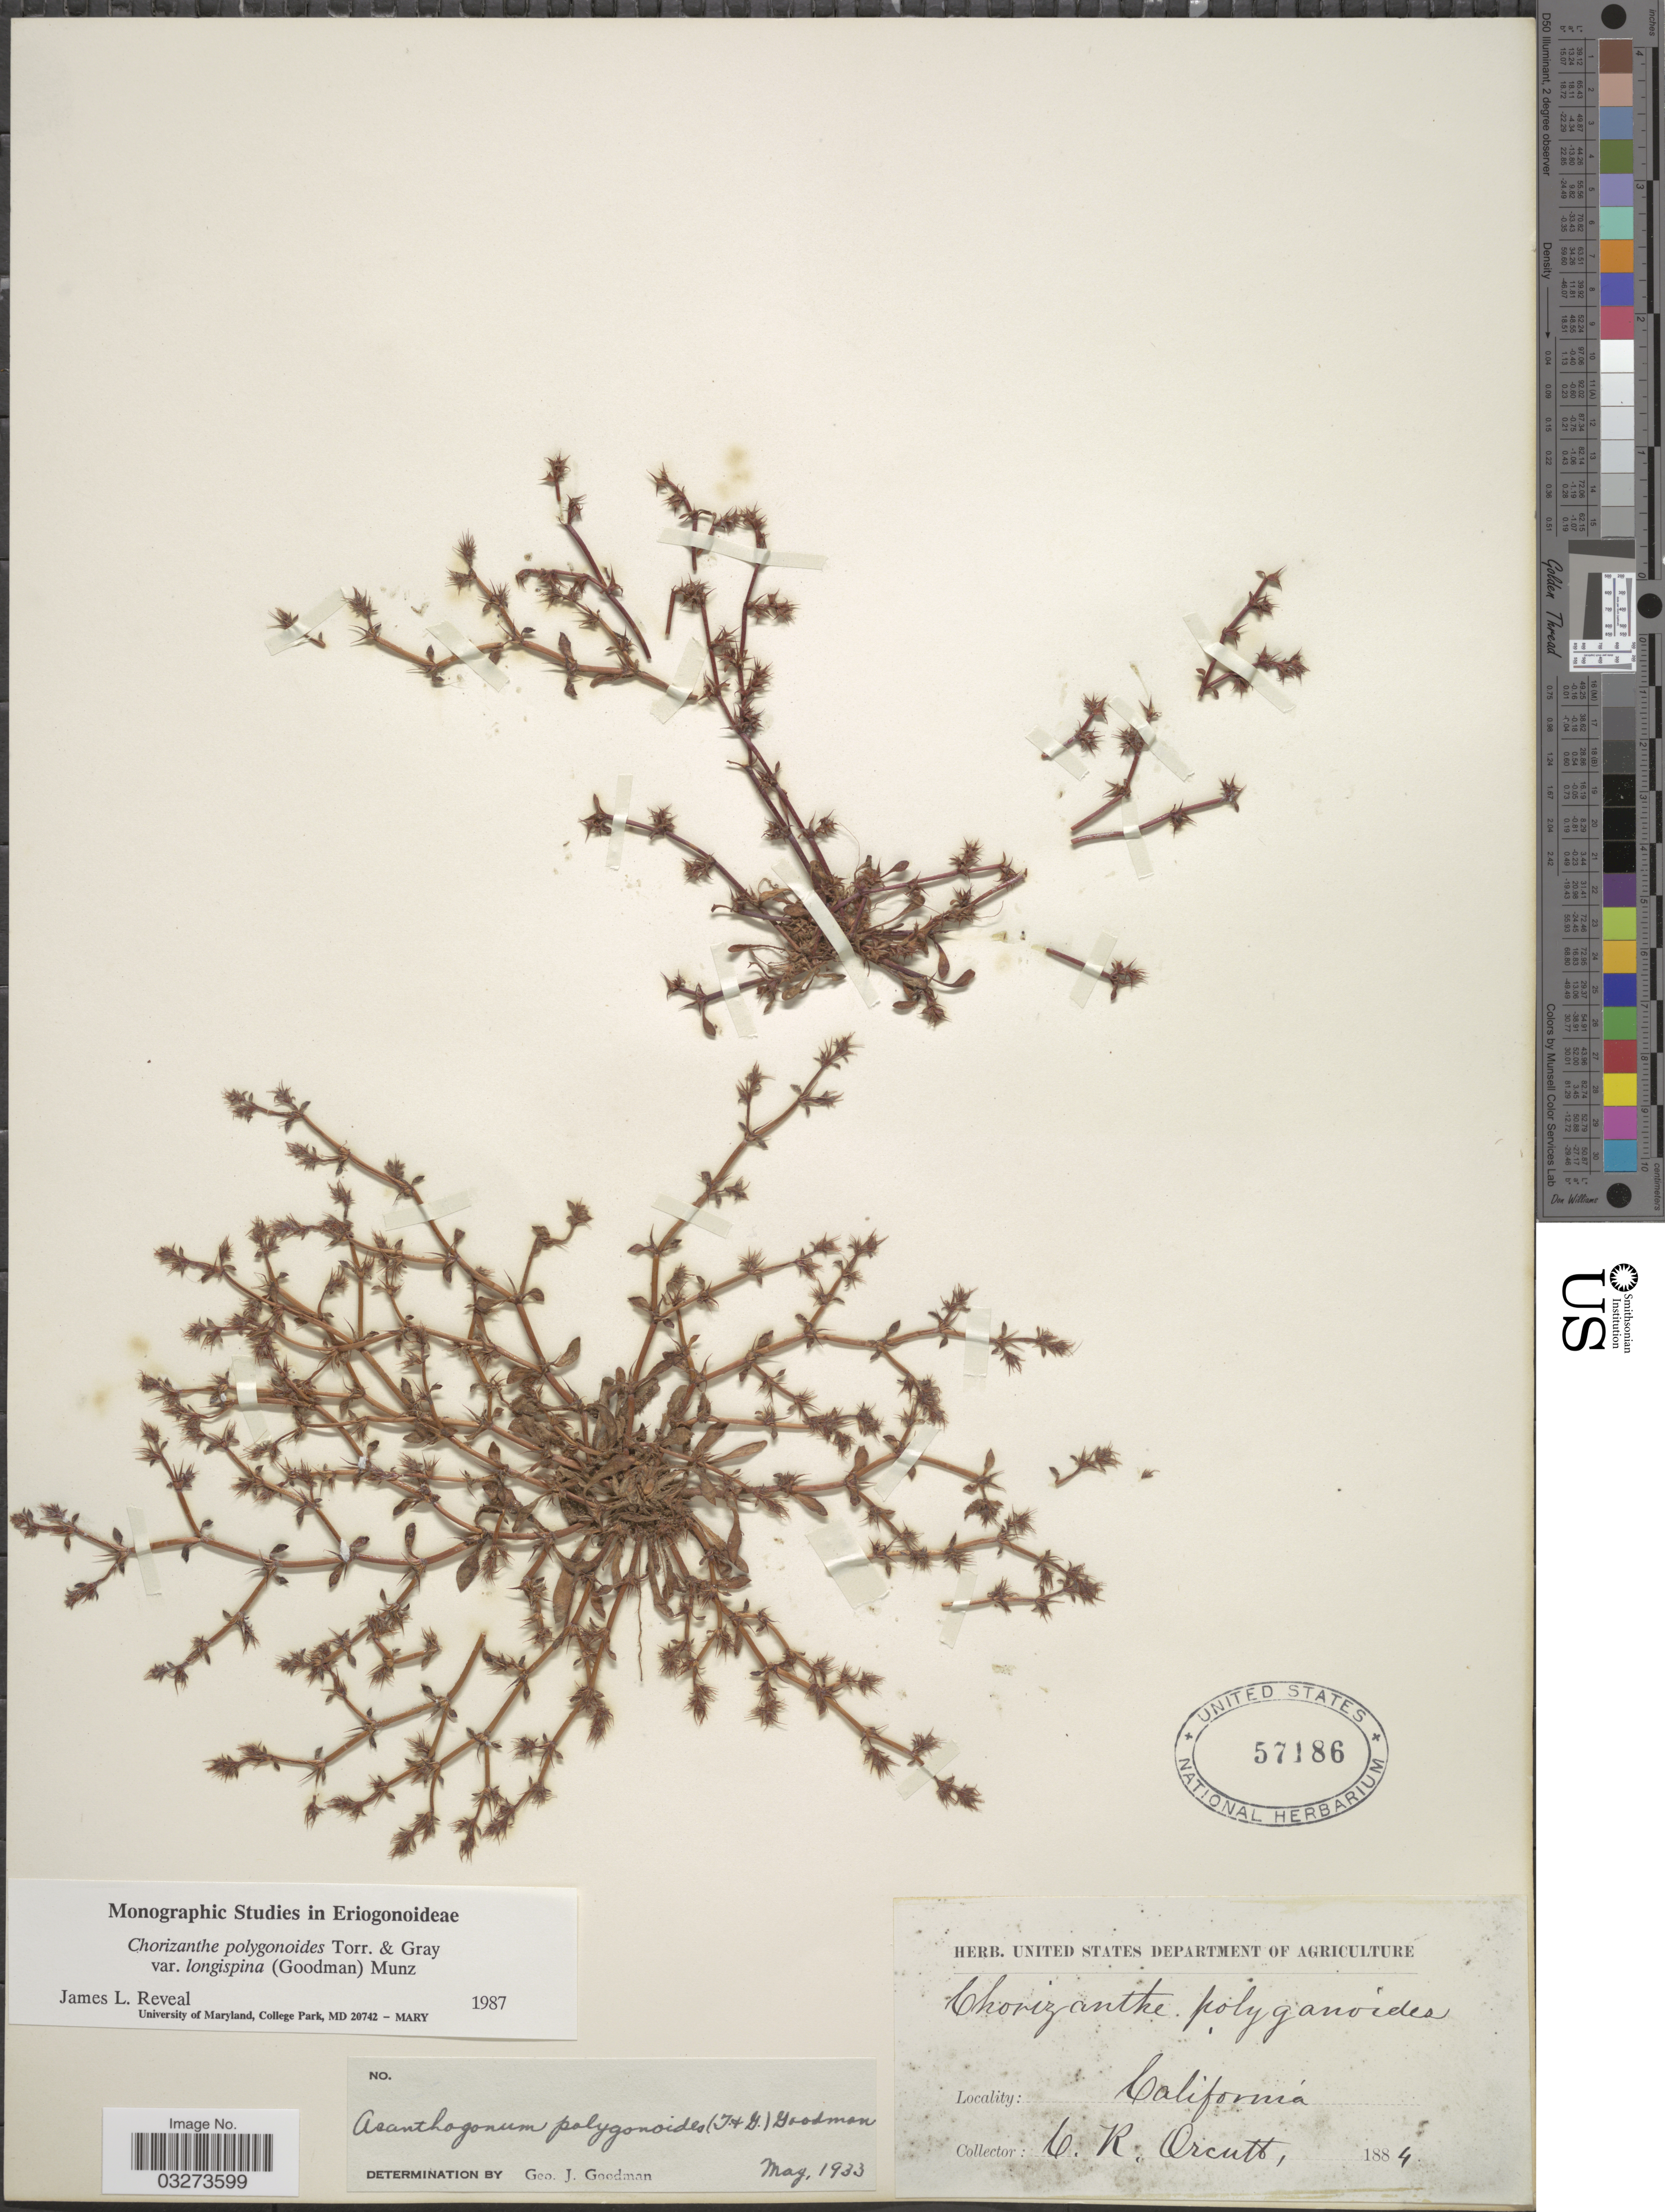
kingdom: Plantae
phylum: Tracheophyta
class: Magnoliopsida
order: Caryophyllales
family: Polygonaceae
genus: Chorizanthe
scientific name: Chorizanthe polygonoides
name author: Torr. & A. Gray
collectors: C. R. Orcutt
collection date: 1884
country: United States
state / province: California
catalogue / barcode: US 57186